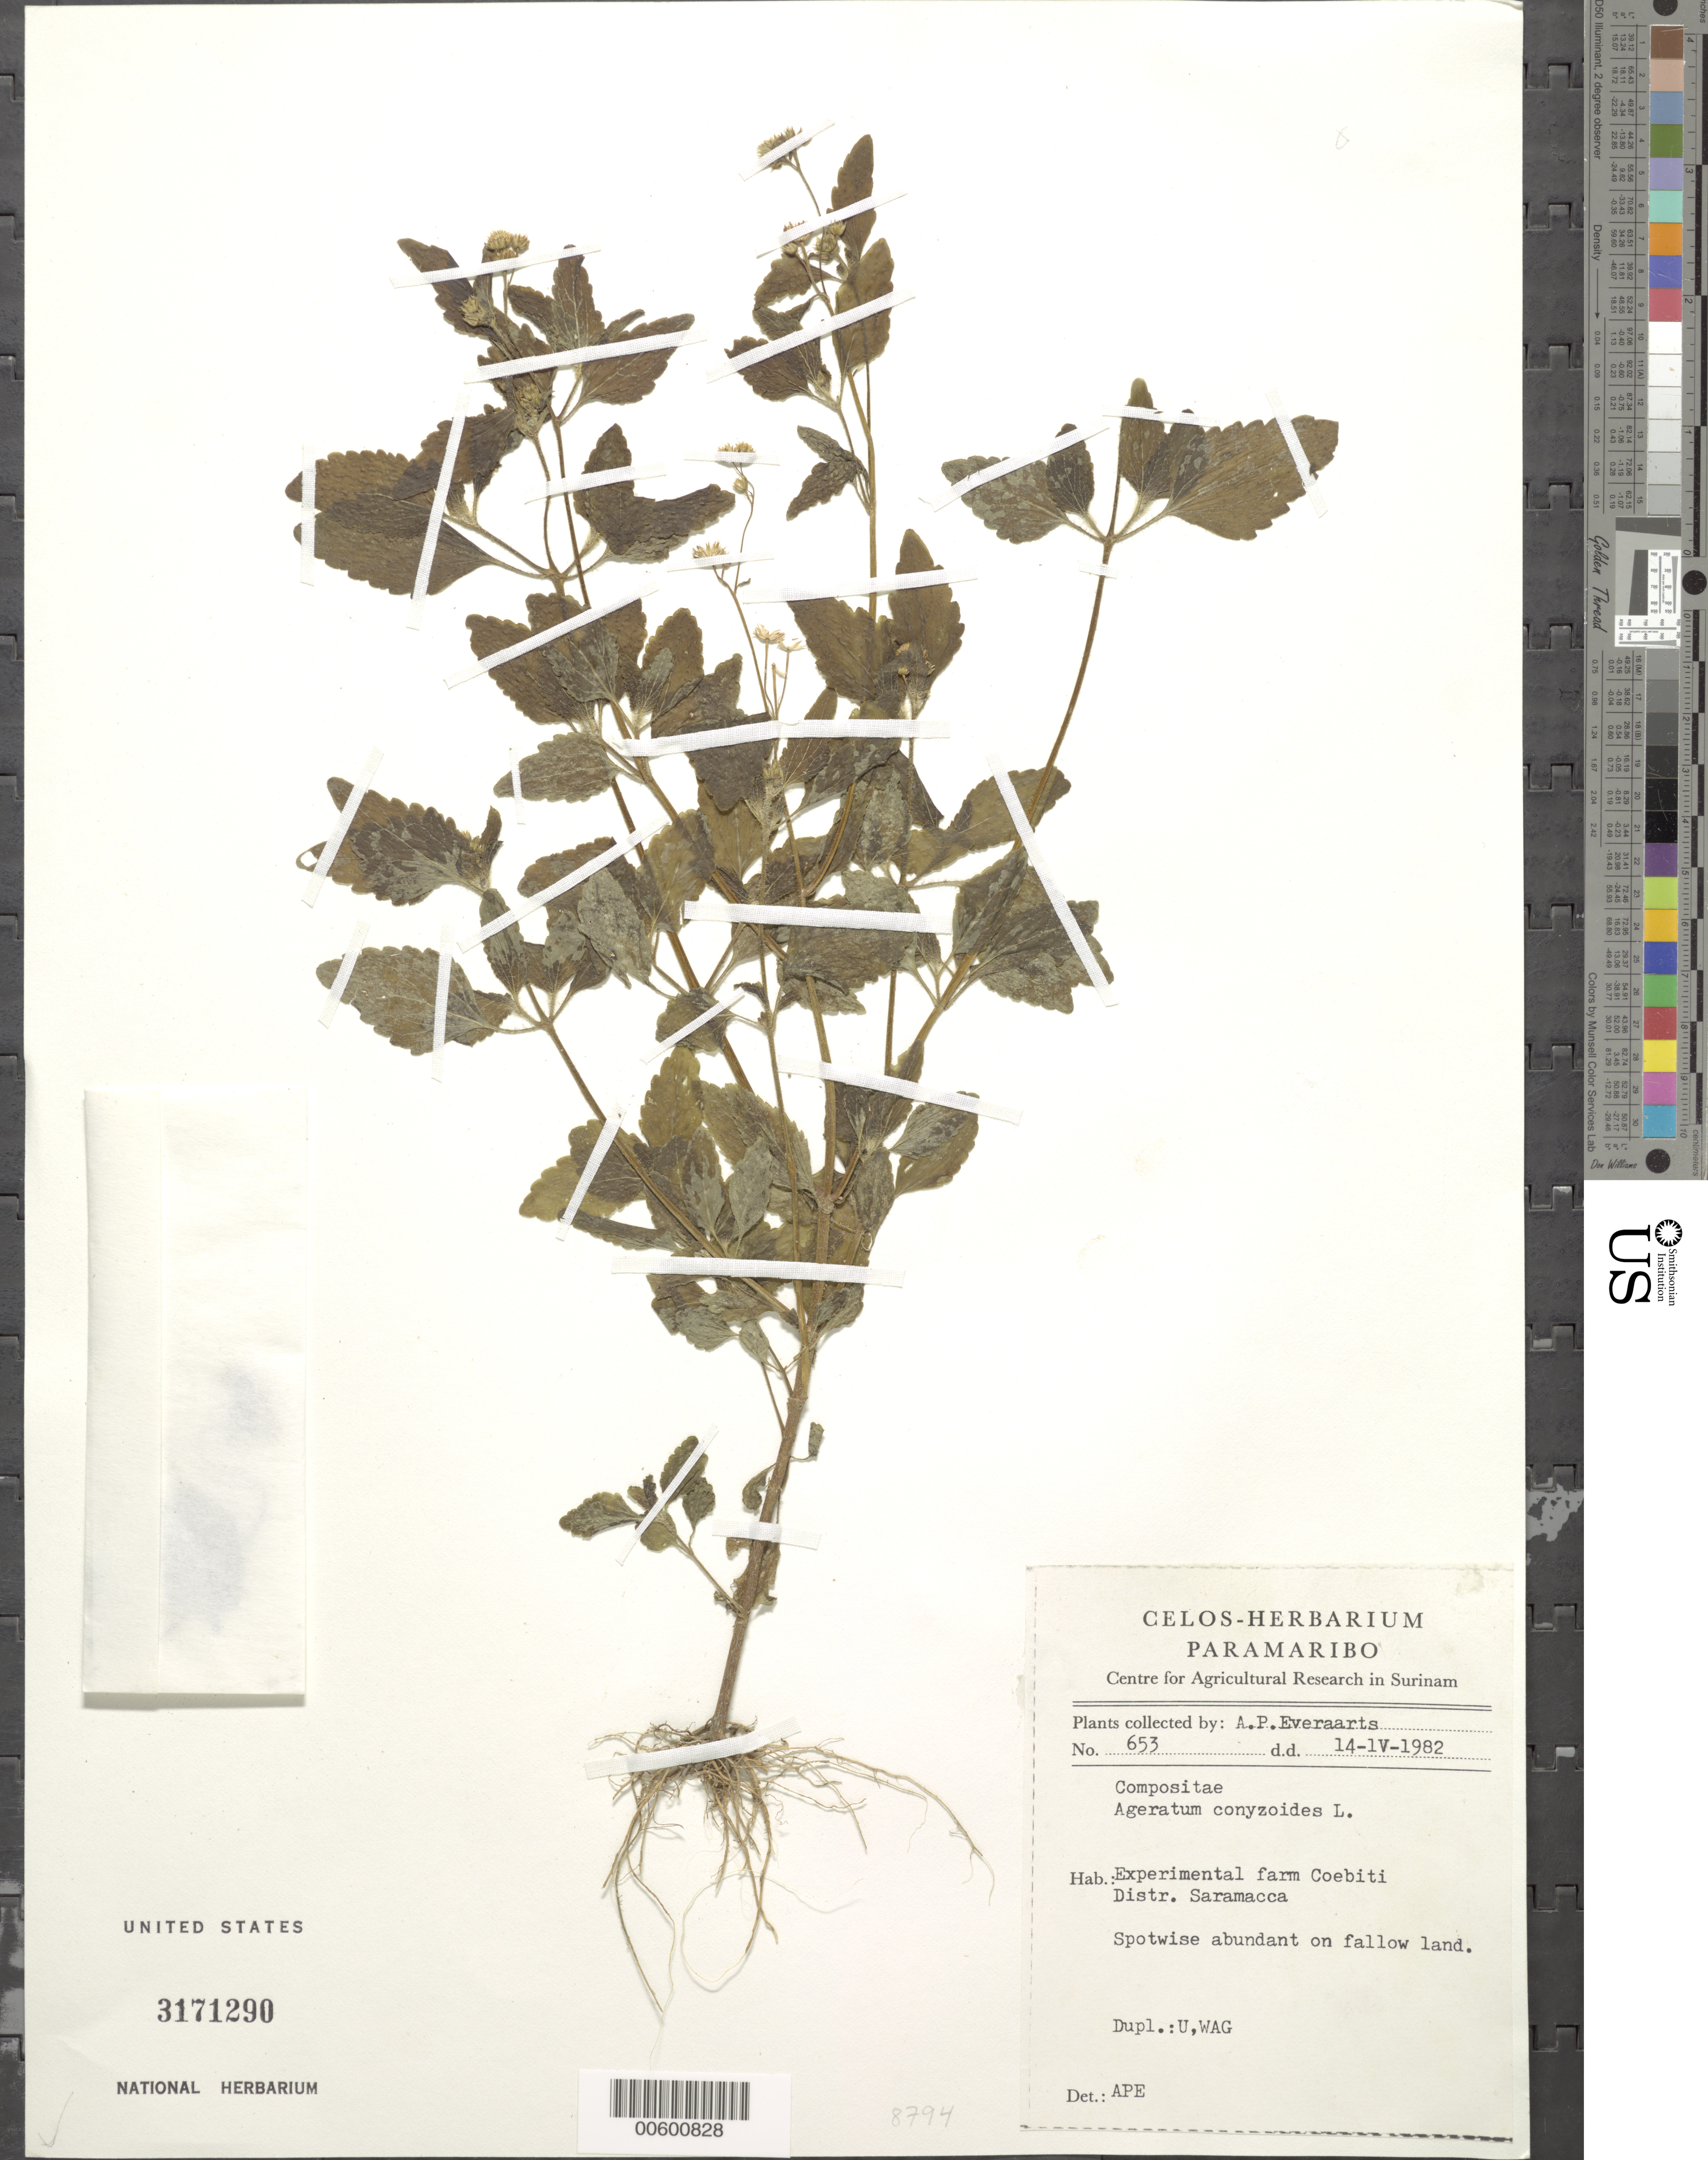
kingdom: Plantae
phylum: Tracheophyta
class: Magnoliopsida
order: Asterales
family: Asteraceae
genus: Ageratum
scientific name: Ageratum conyzoides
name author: L.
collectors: A. Everaarts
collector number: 653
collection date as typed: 14-Apr-82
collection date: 1982-04-14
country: Suriname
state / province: Saramacca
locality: Coebiti Experimental Farm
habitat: Fallow land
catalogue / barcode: US 3171290